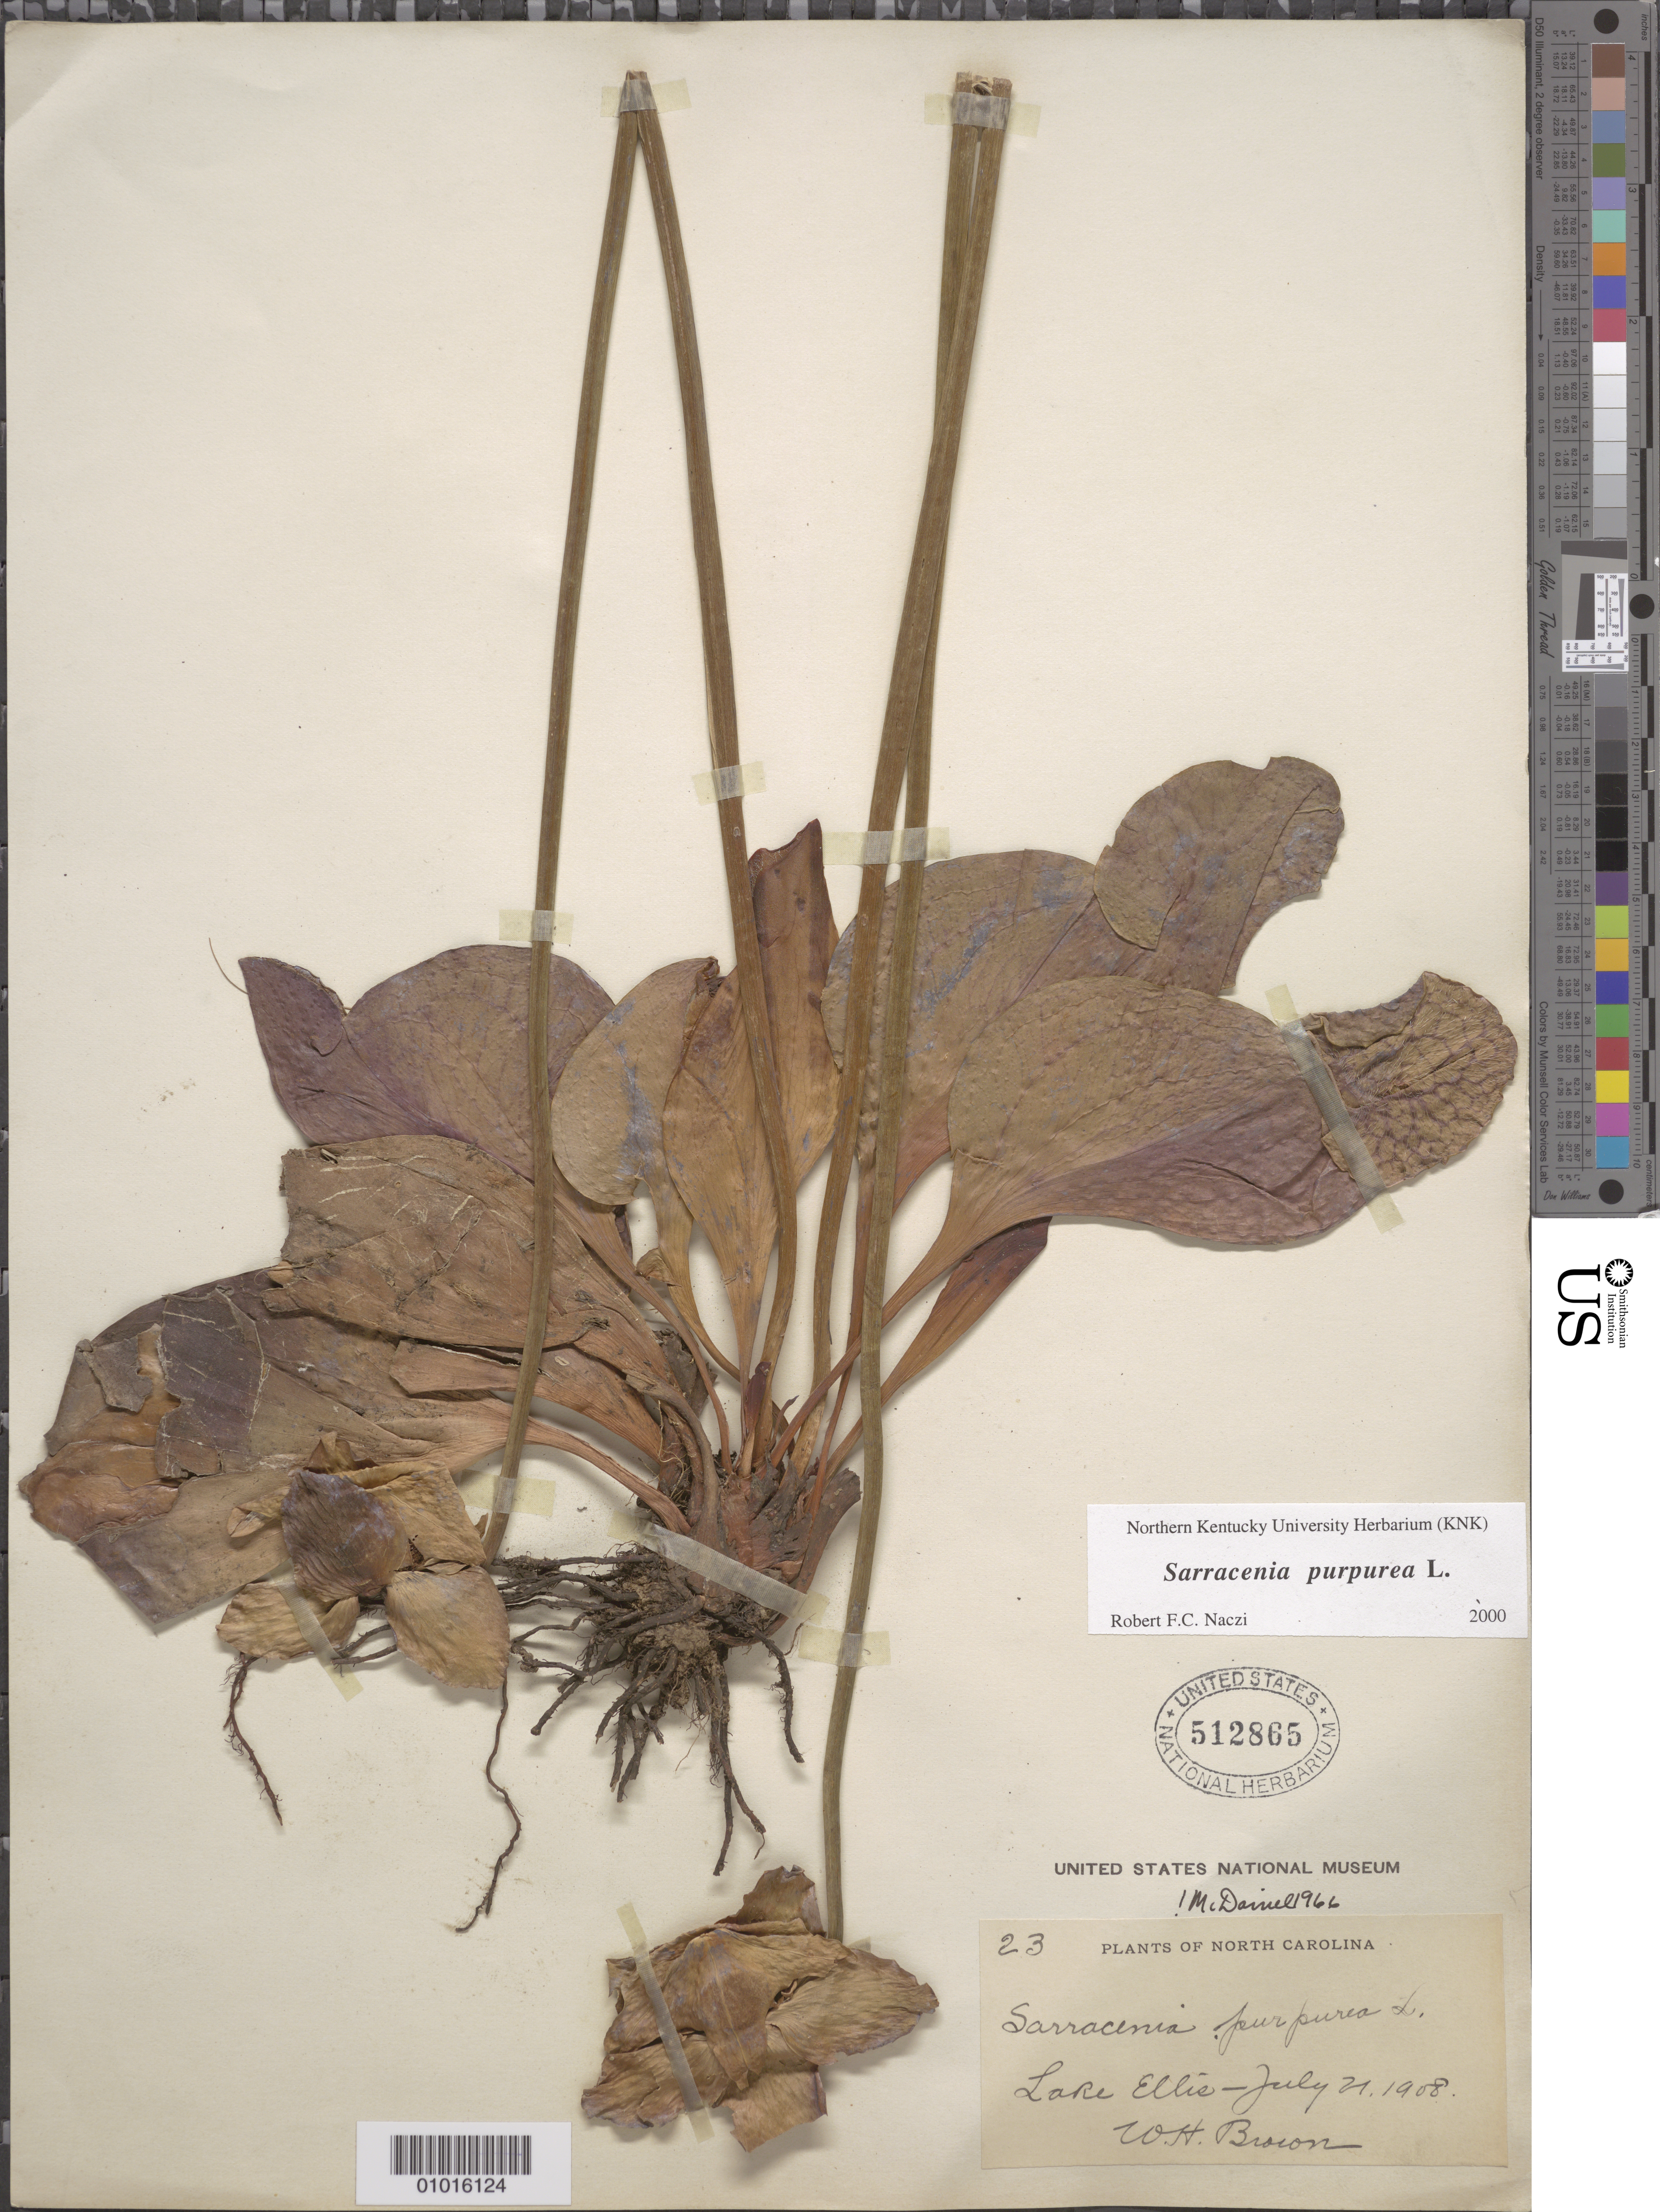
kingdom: Plantae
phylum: Tracheophyta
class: Magnoliopsida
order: Ericales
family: Sarraceniaceae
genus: Sarracenia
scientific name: Sarracenia purpurea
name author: L.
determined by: Naczi, R. F. C.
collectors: W. H. Brown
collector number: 23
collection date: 1908-07-21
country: United States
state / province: North Carolina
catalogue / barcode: US 512865